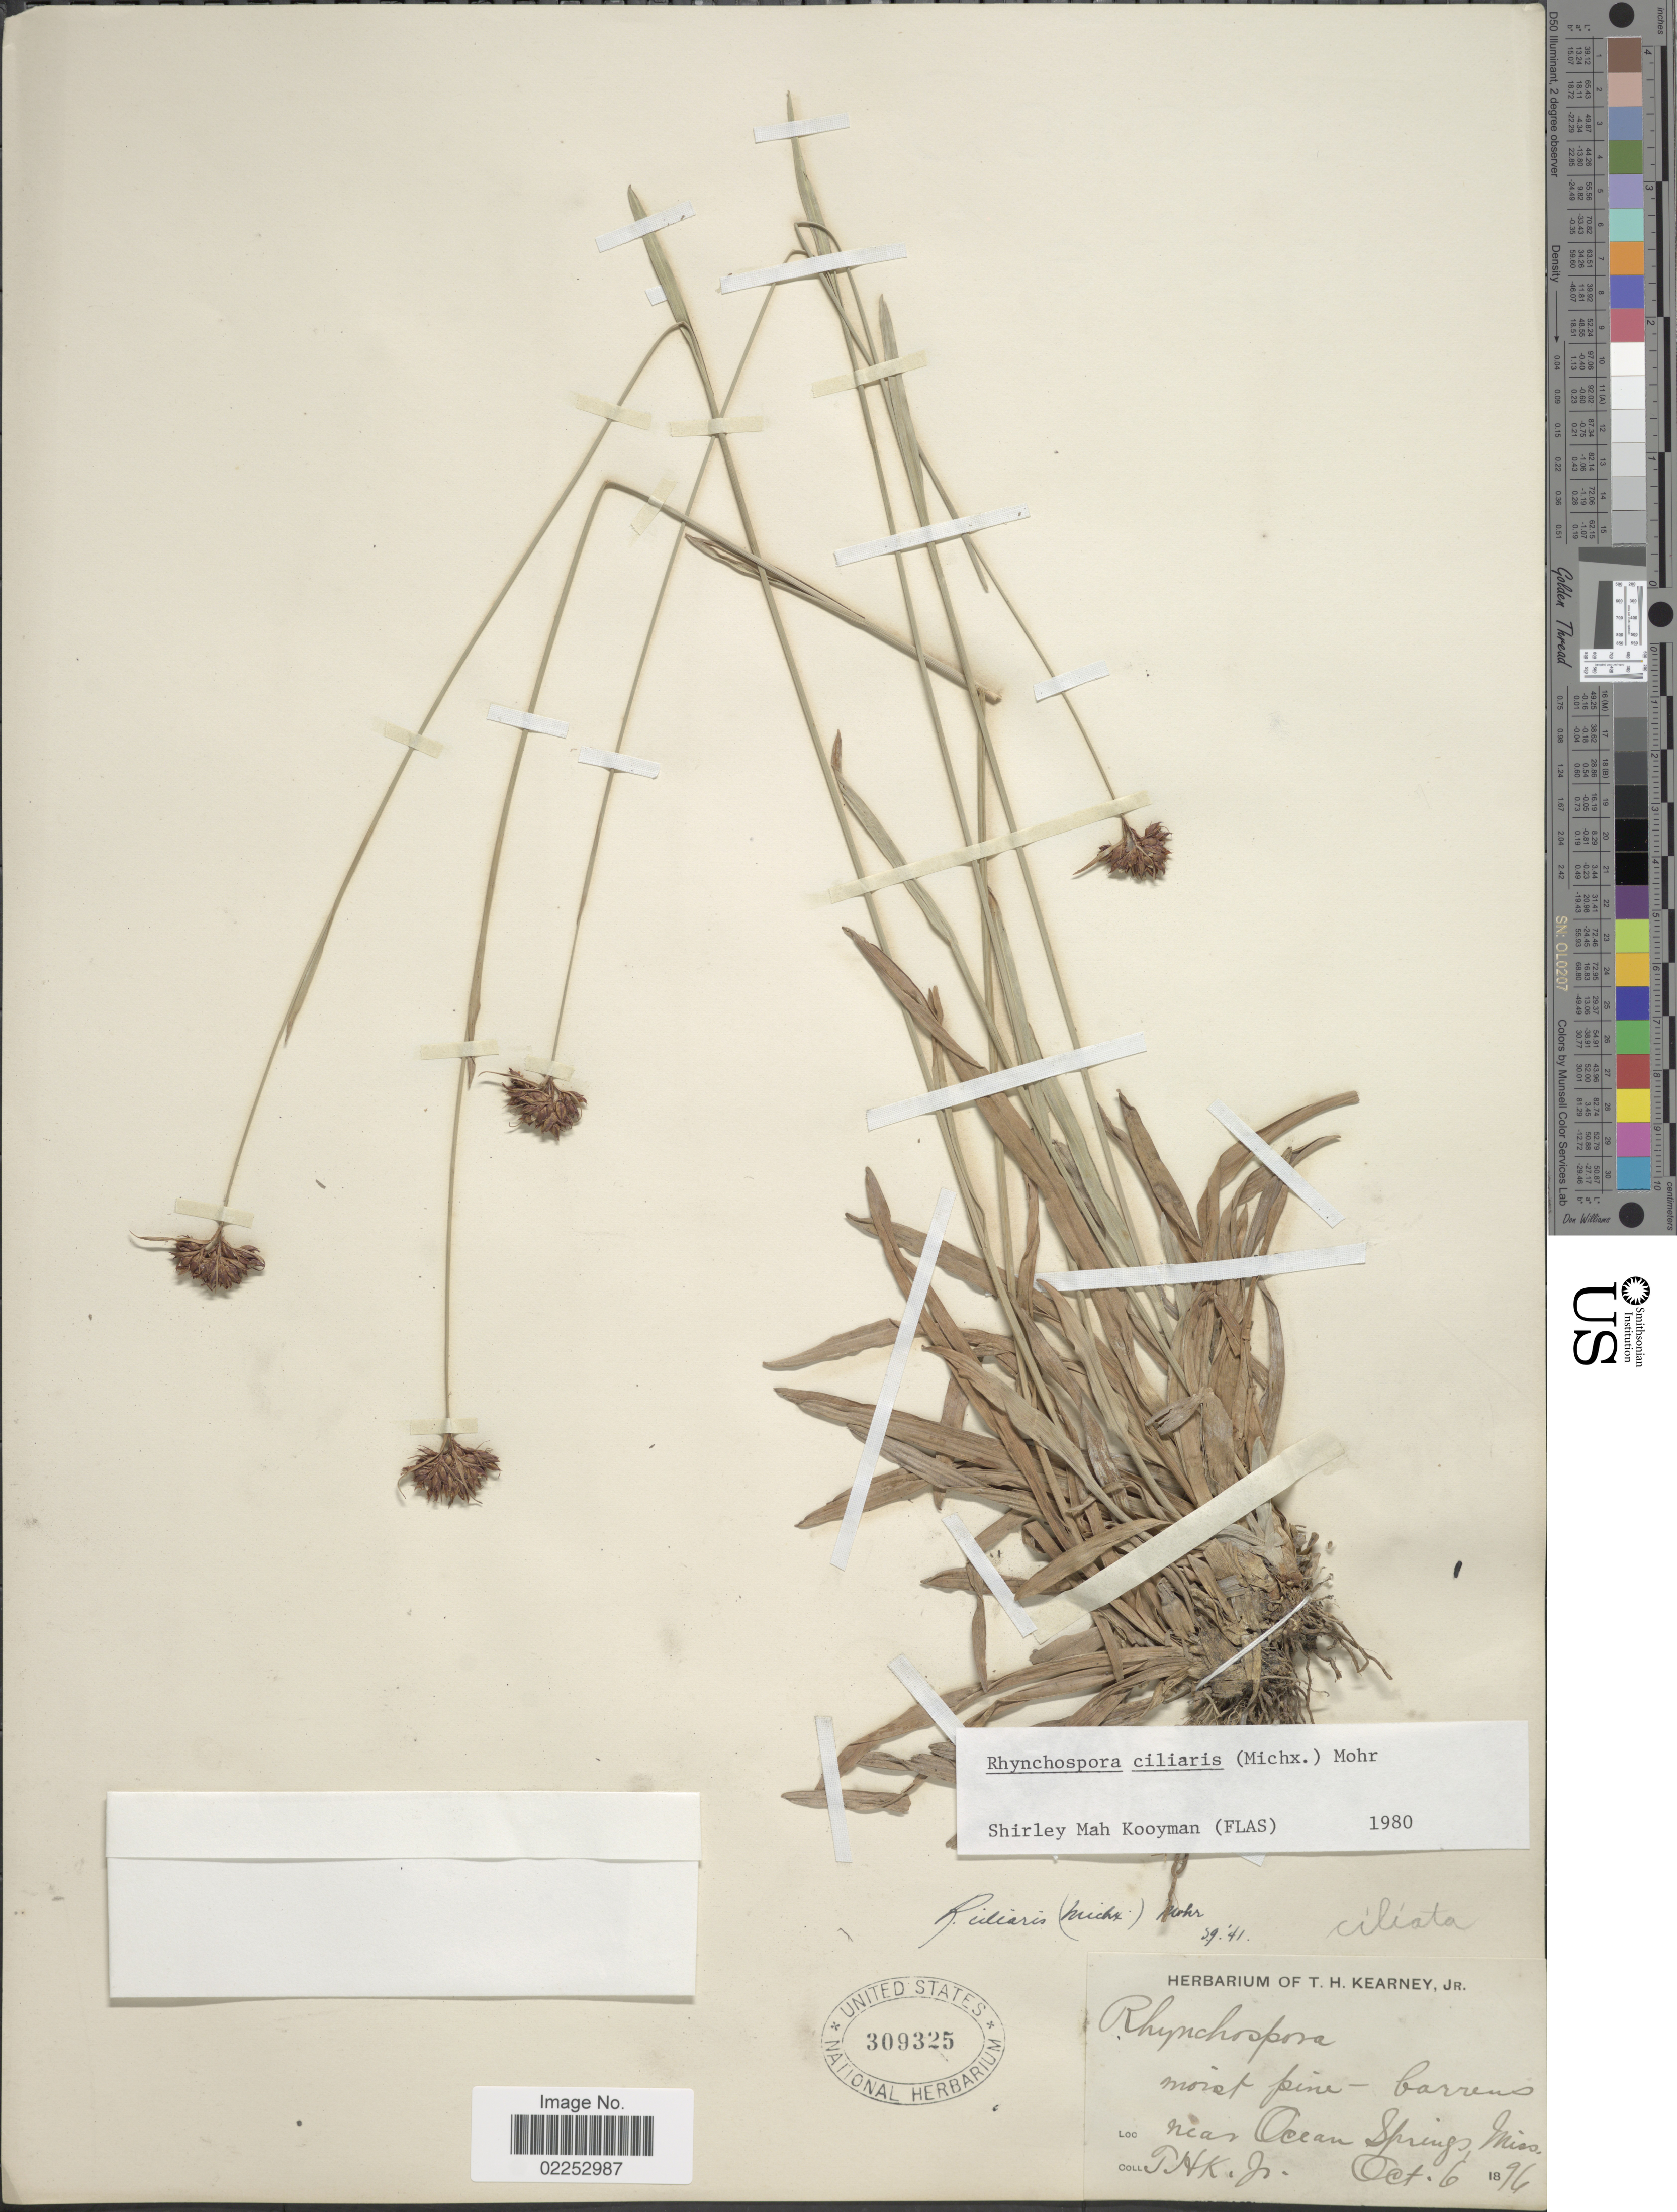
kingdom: Plantae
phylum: Tracheophyta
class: Liliopsida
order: Poales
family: Cyperaceae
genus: Rhynchospora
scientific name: Rhynchospora ciliaris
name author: (Michx.) C. Mohr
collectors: T. H. Kearney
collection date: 1896-10-06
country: United States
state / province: Mississippi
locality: Near Ocean Springs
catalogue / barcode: US 309325